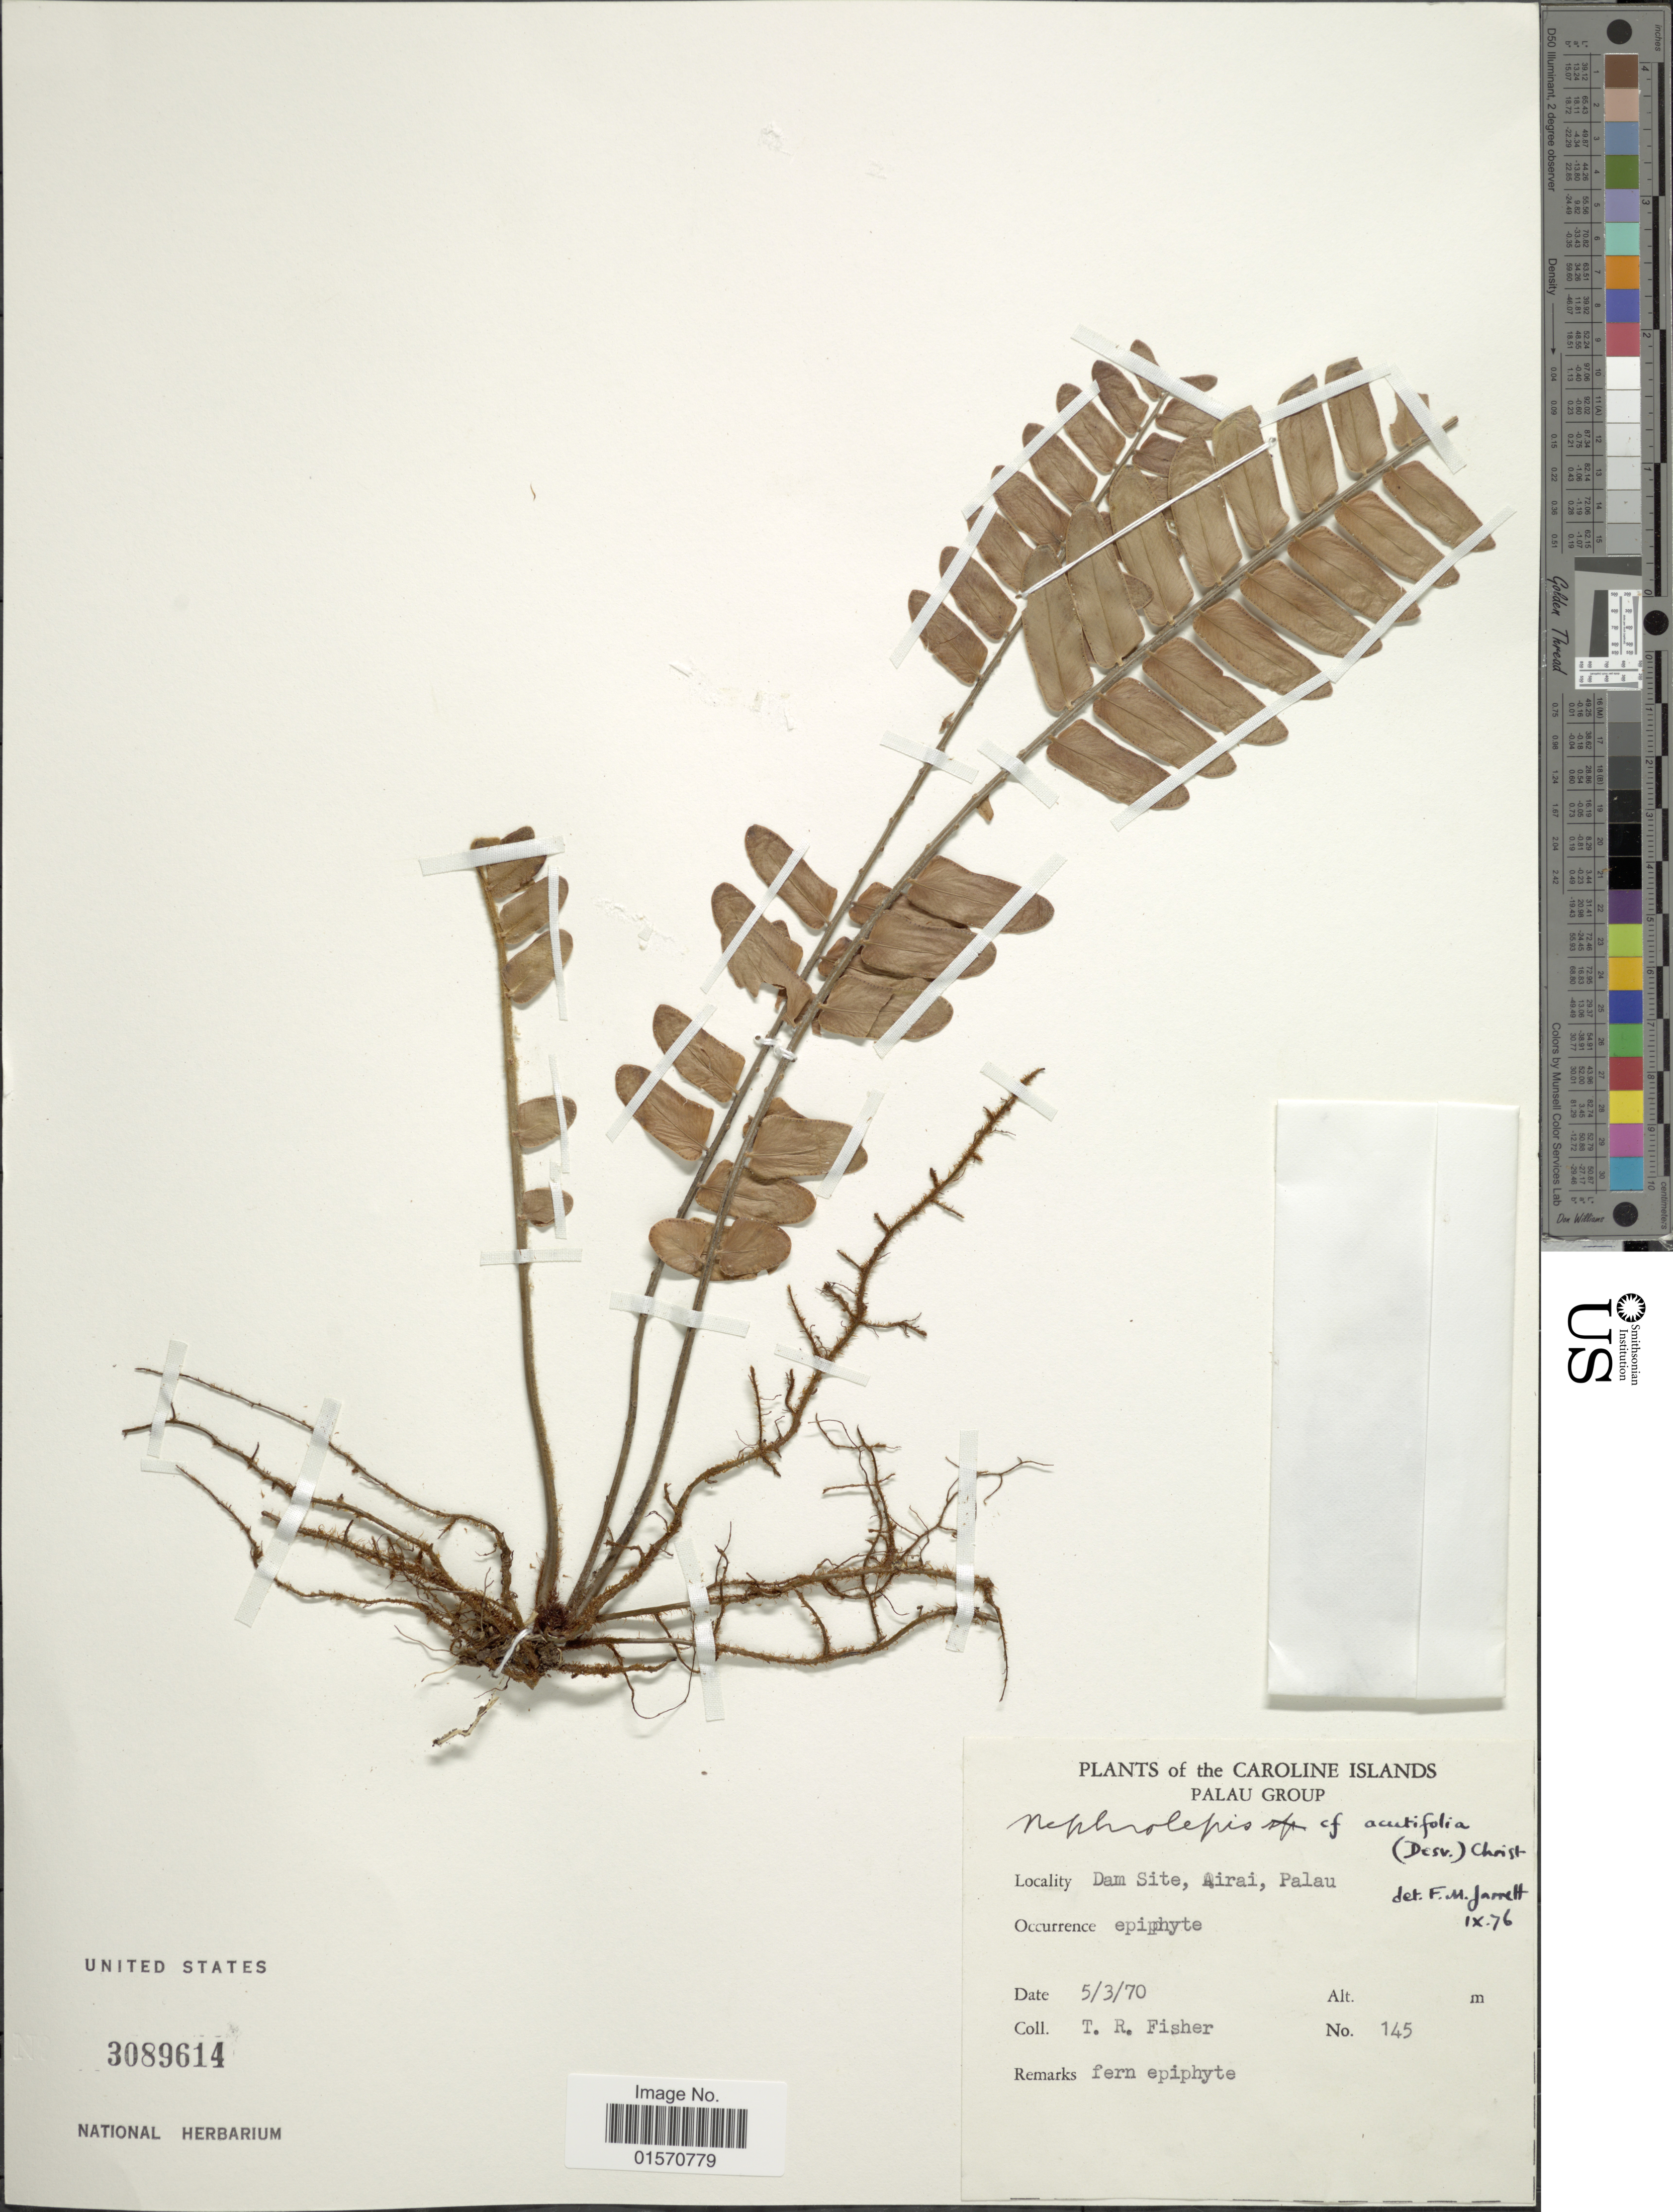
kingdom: Plantae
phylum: Tracheophyta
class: Polypodiopsida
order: Polypodiales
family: Nephrolepidaceae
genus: Nephrolepis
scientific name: Nephrolepis acutifolia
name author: (Desv.) Chr.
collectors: T. R. Fisher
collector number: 145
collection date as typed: Transcribed d/m/y: 5/3/70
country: Palau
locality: Caroline Islands. Palau Group. Dam site, Airai, Palau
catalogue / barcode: US 3089614